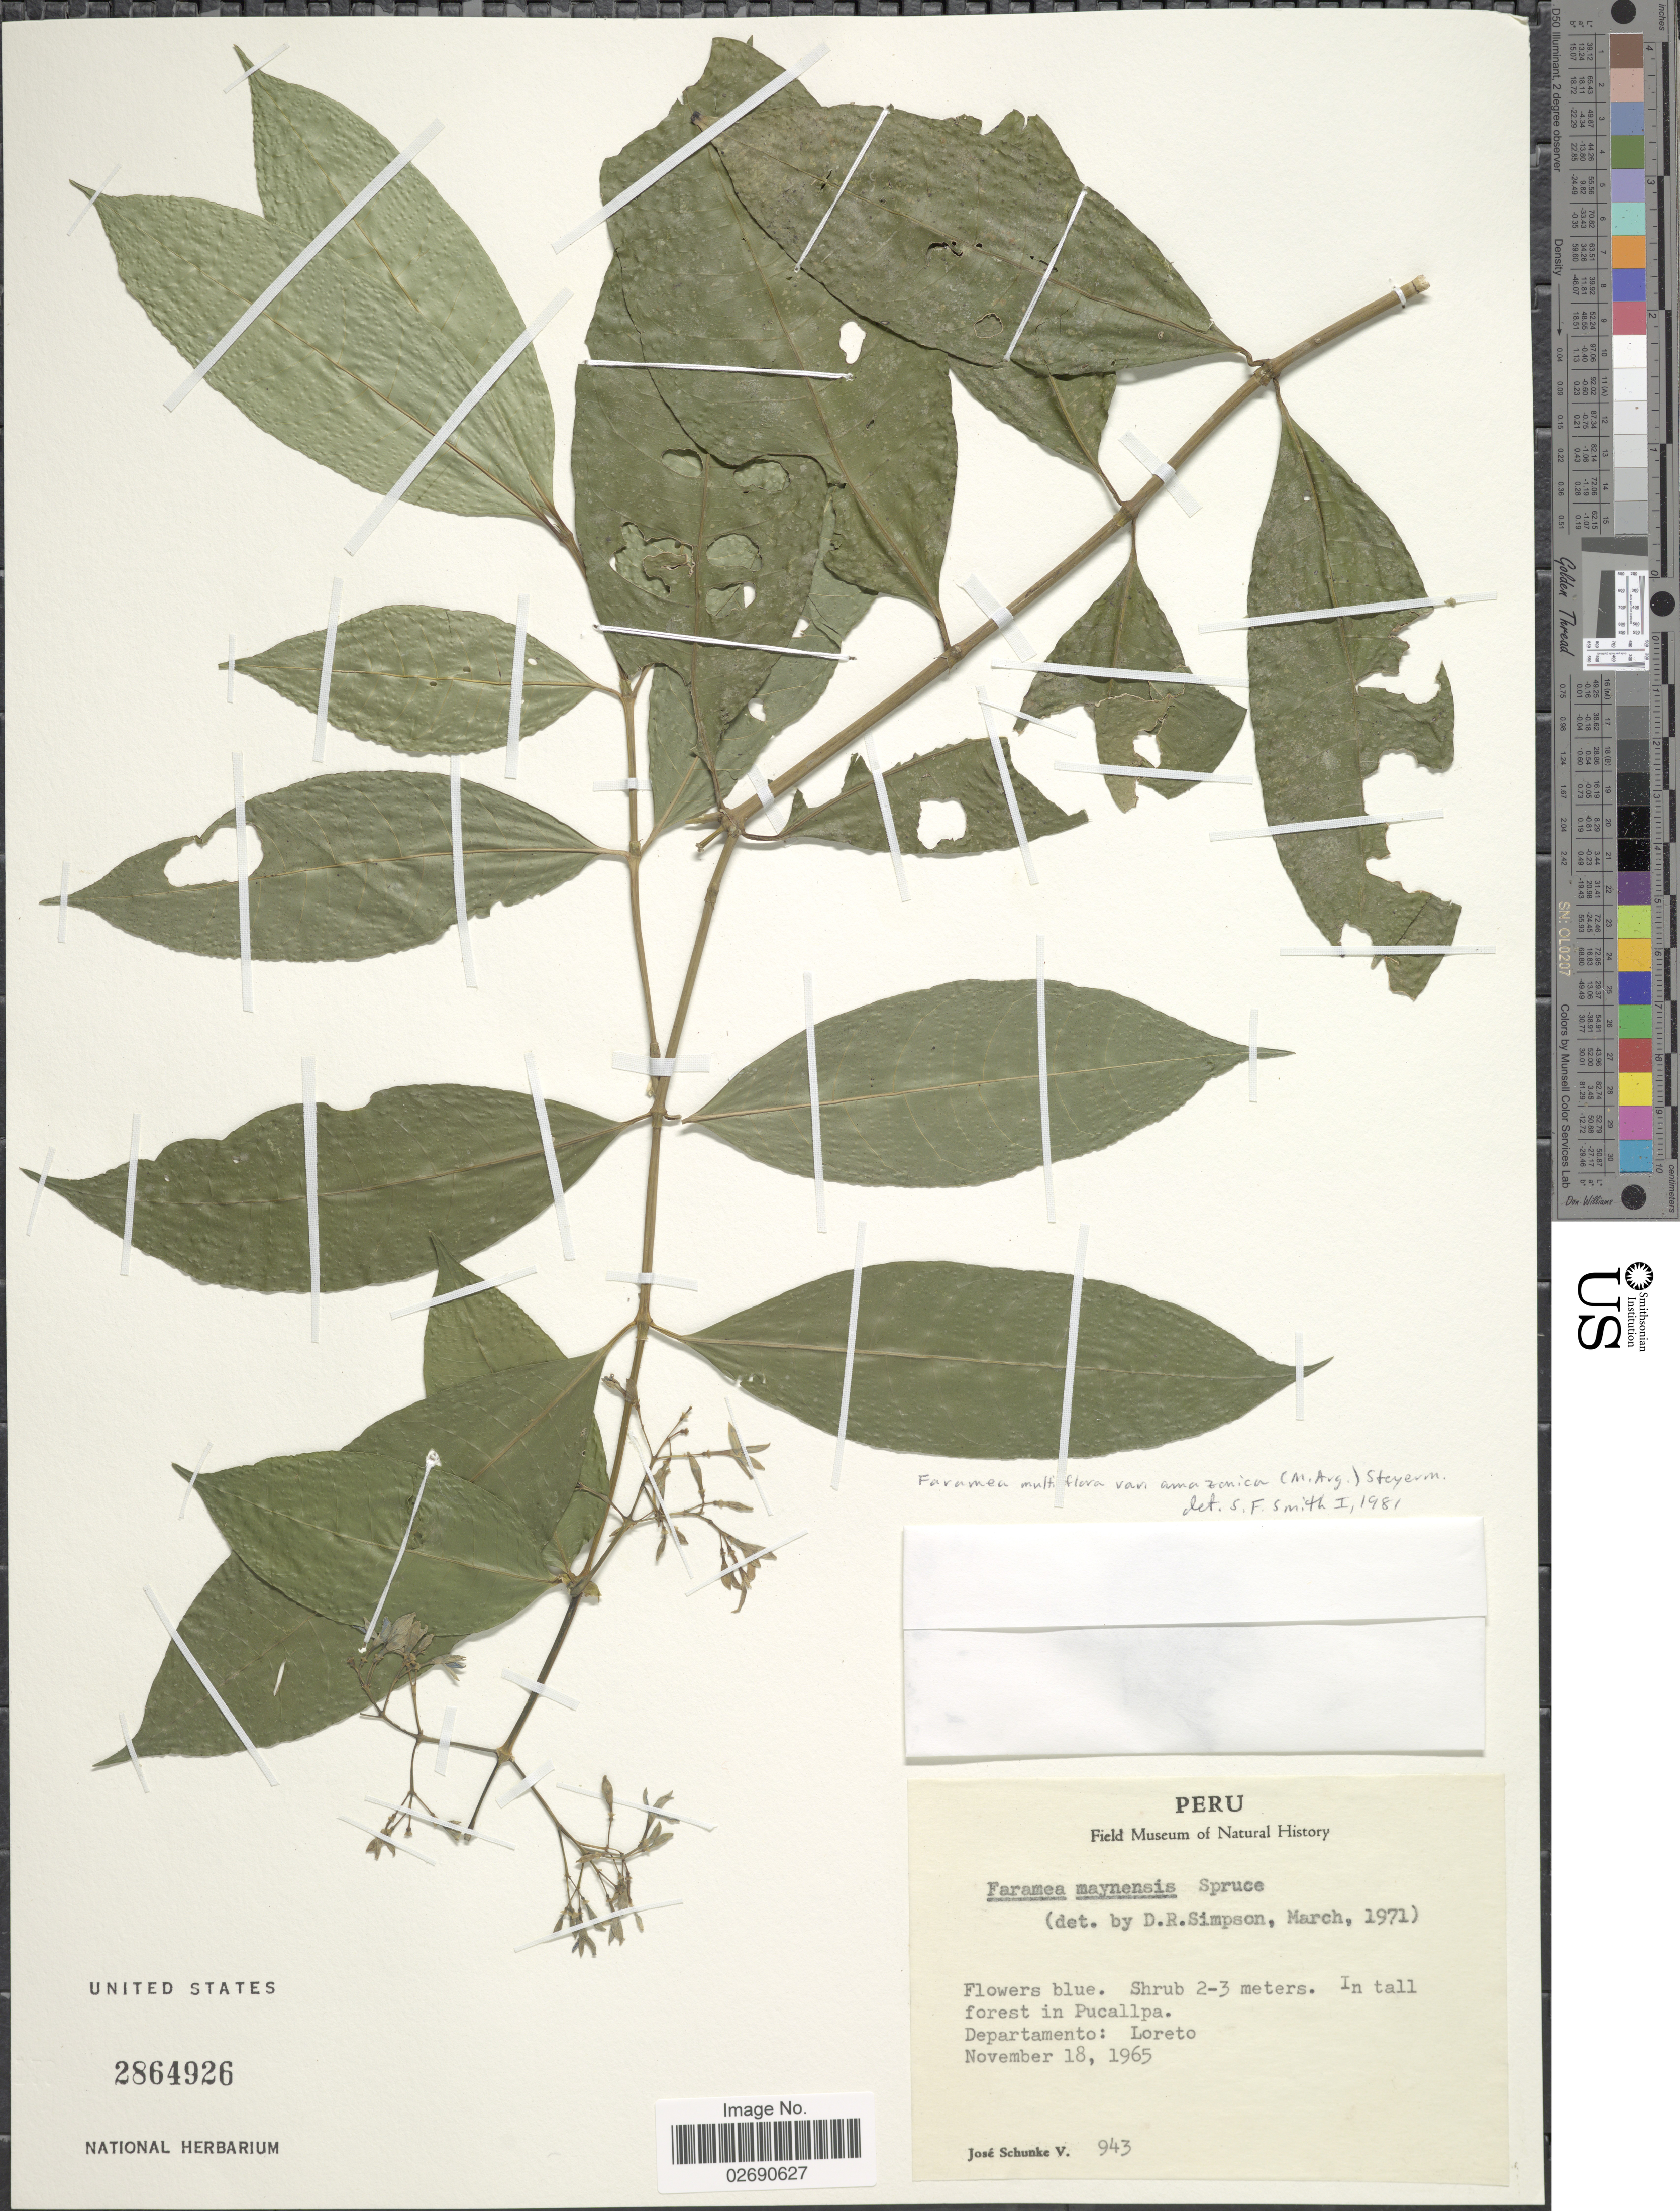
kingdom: Plantae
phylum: Tracheophyta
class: Magnoliopsida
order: Gentianales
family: Rubiaceae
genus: Faramea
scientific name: Faramea multiflora var. amazonica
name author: (Müll. Arg.) Steyerm.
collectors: J. Schunke Vigo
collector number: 943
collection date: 1965-11-18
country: Peru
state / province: Loreto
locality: In tall forest in Pucallpa. Departamento: Loreto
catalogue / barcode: US 2864926